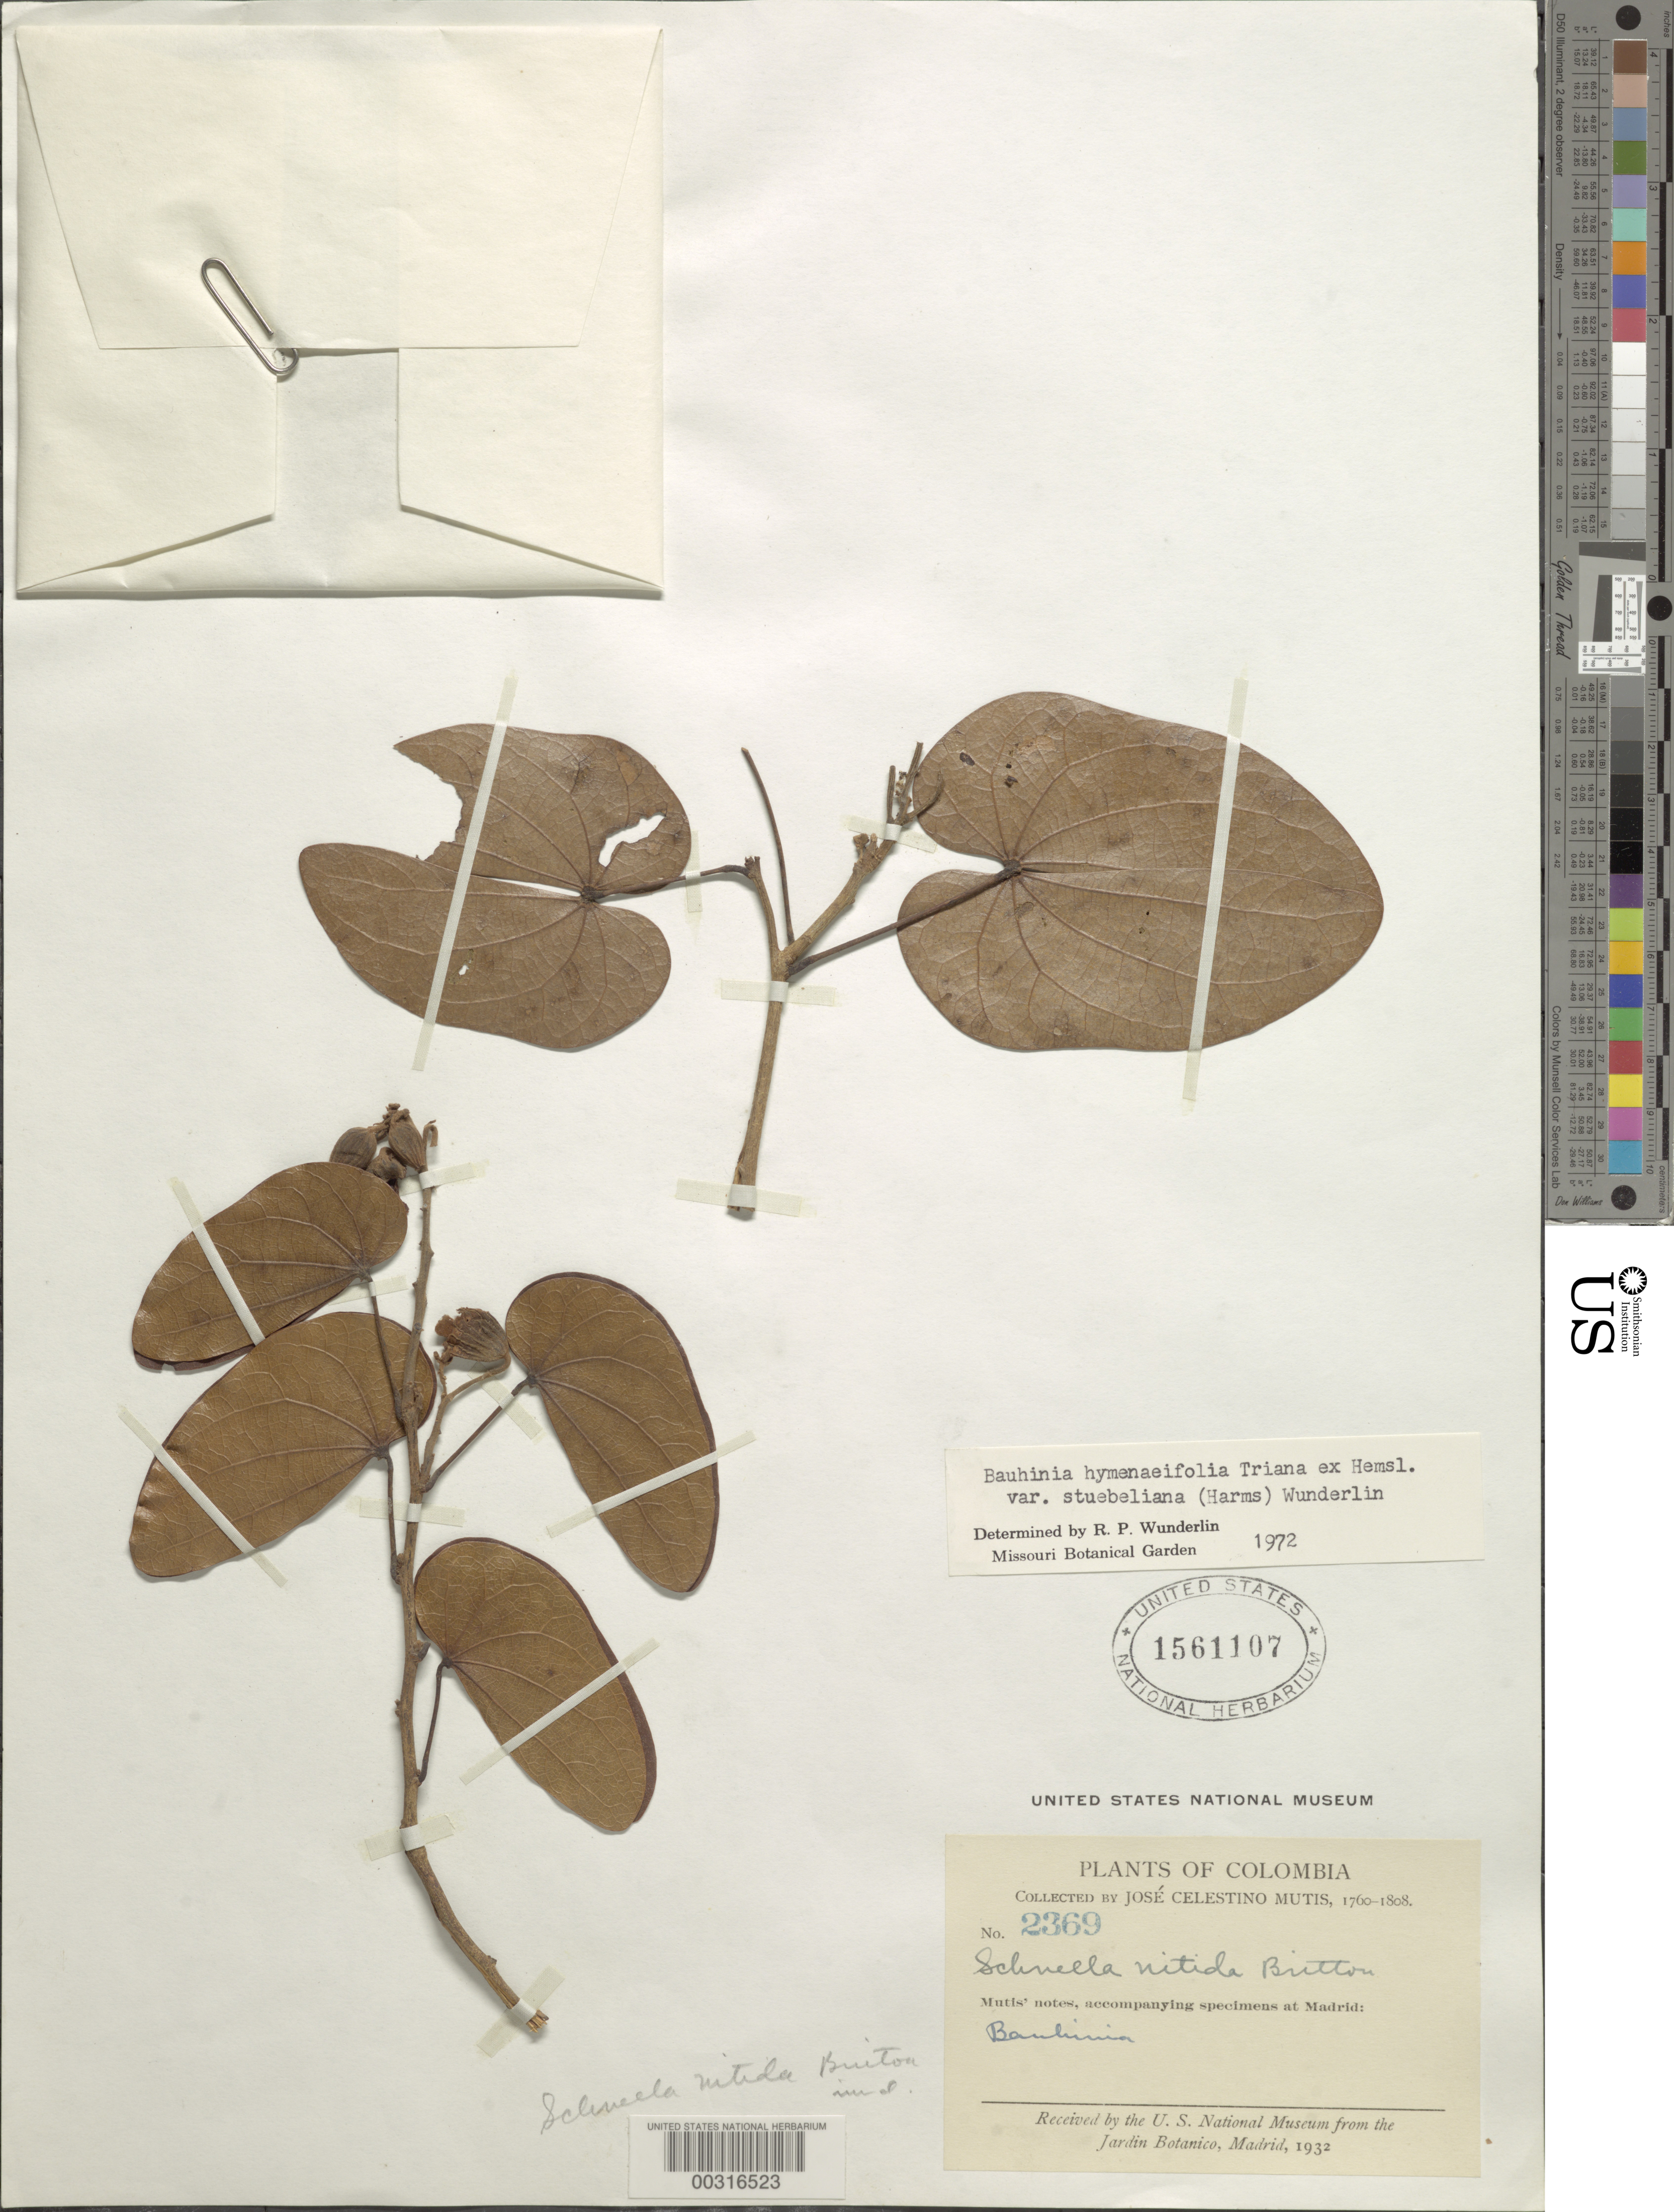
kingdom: Plantae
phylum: Tracheophyta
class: Magnoliopsida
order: Fabales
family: Fabaceae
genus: Bauhinia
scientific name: Bauhinia hymenaeifolia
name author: Hemsl.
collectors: J. C. B. Mutis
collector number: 2369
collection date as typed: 1760 to -- -- 1808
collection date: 1760/1808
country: Colombia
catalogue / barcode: US 1561107